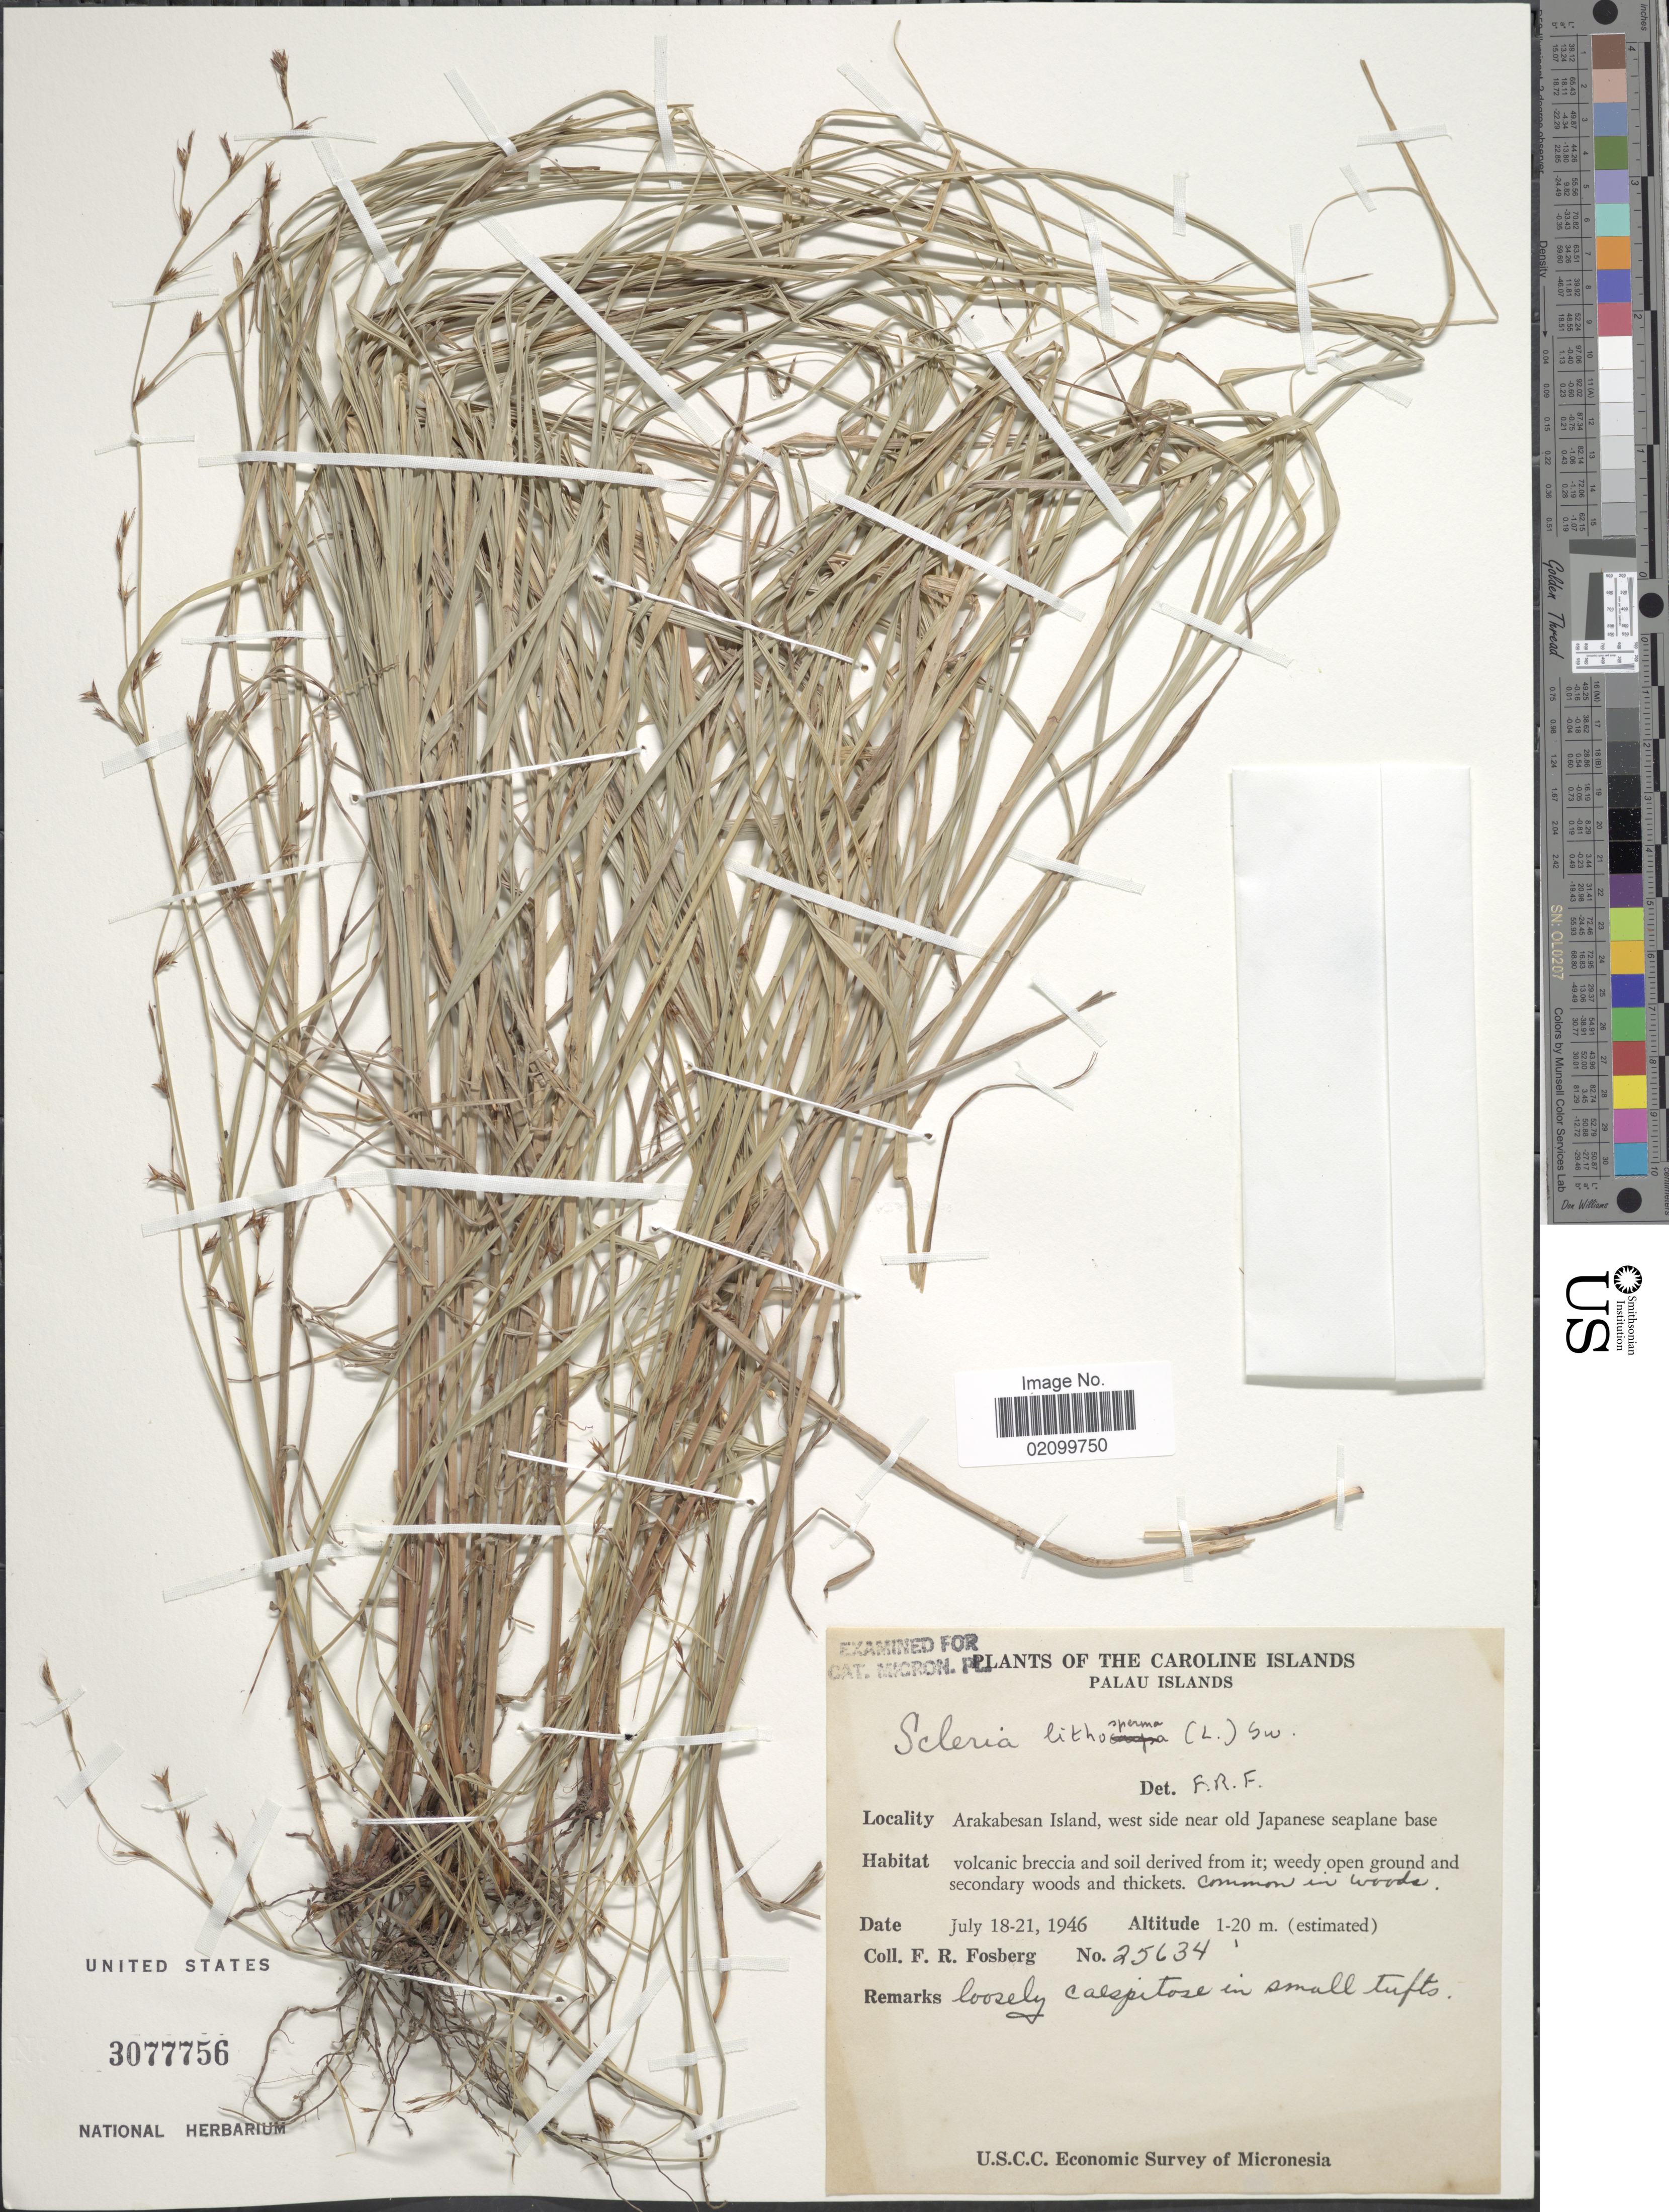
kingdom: Plantae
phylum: Tracheophyta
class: Liliopsida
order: Poales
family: Cyperaceae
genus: Scleria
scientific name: Scleria lithosperma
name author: (L.) Sw.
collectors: F. R. Fosberg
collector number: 25634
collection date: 1946-07-18/1946-07-21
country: Palau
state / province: Koror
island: Ngerekebesang [Arakabesan]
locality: Caroline Islands. Palau Islands. Arakabesan Island, west side near old Japanese seaplane base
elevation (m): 1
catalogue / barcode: US 3077756